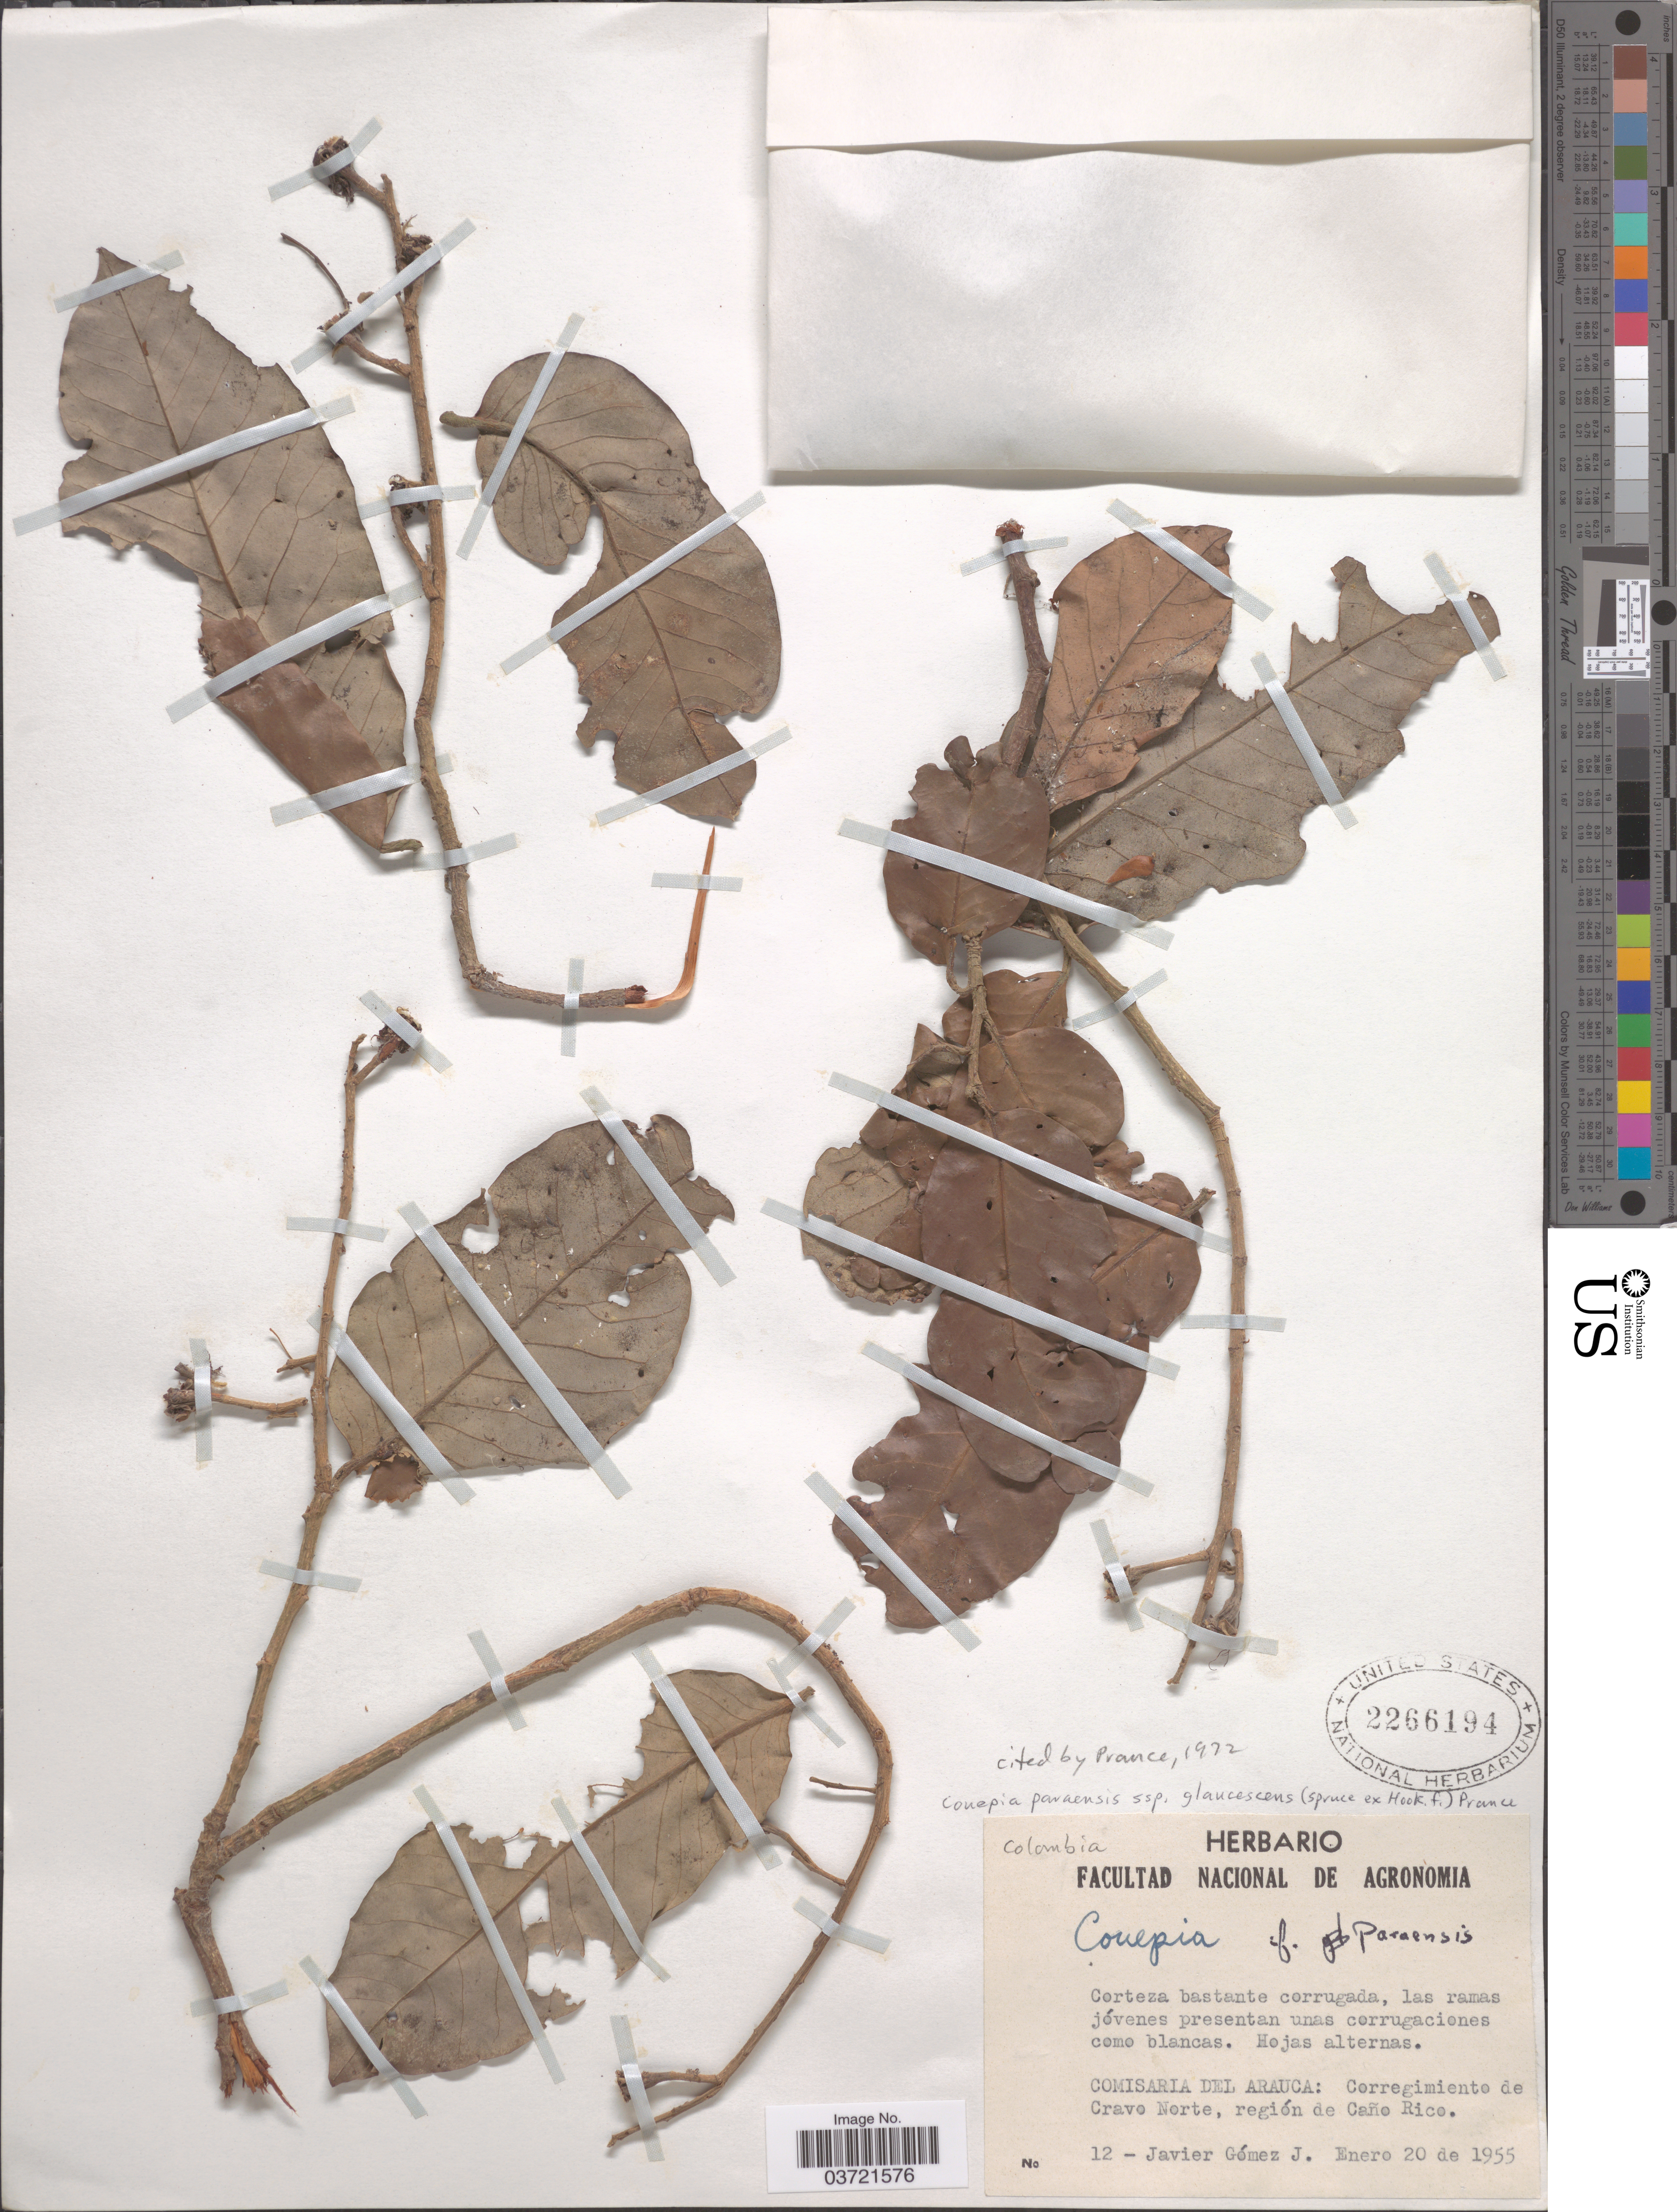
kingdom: Plantae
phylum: Tracheophyta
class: Magnoliopsida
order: Malpighiales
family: Chrysobalanaceae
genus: Couepia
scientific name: Couepia paraensis subsp. glaucescens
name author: (Spruce ex Hook. f.) Prance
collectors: G. Javier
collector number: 12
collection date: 1955-01-20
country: Colombia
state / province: Arauca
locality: Comisaria del Arauca: Corregimiento de Cravo Norte, región de Caño Rico.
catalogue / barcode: US 2266194